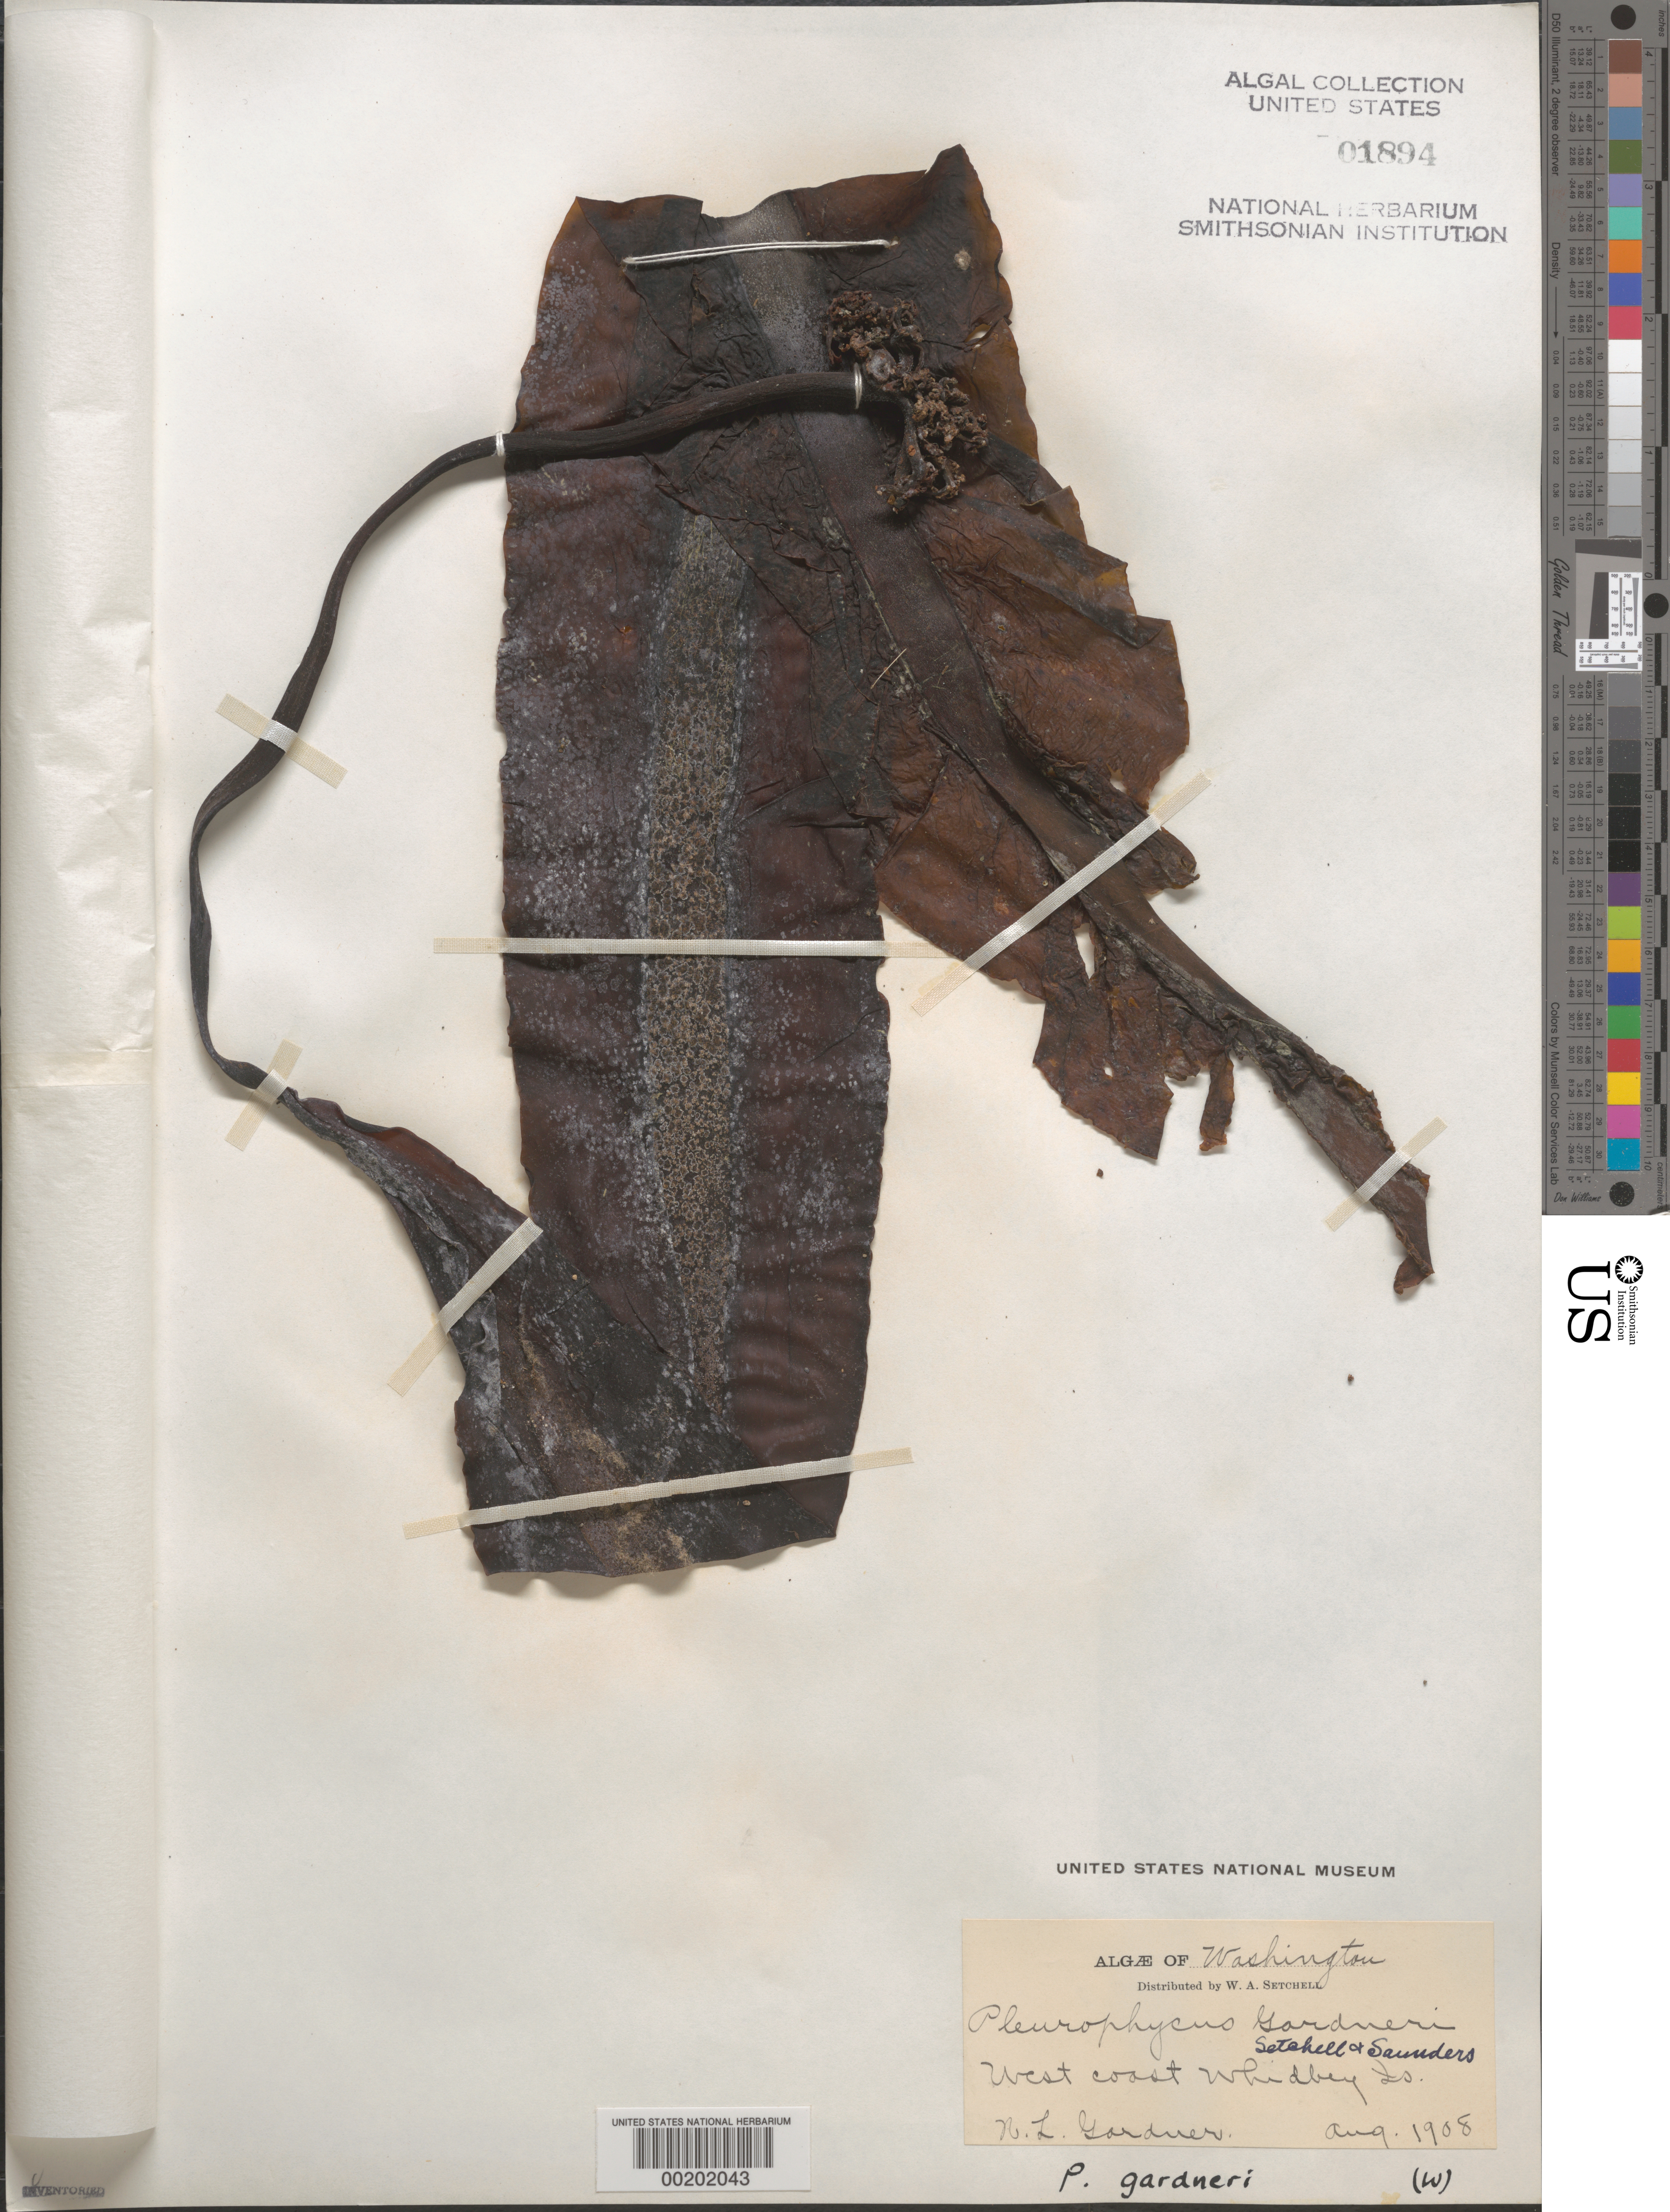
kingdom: Chromista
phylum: Ochrophyta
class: Phaeophyceae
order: Laminariales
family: Alariaceae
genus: Pleurophycus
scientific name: Pleurophycus gardneri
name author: Setch. & D.A. Saunders ex J. E. Tilden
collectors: N. Gardner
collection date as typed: Aug 1908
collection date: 1908-08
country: United States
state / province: Washington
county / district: Island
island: Whidbey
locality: West coast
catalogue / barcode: US 1894